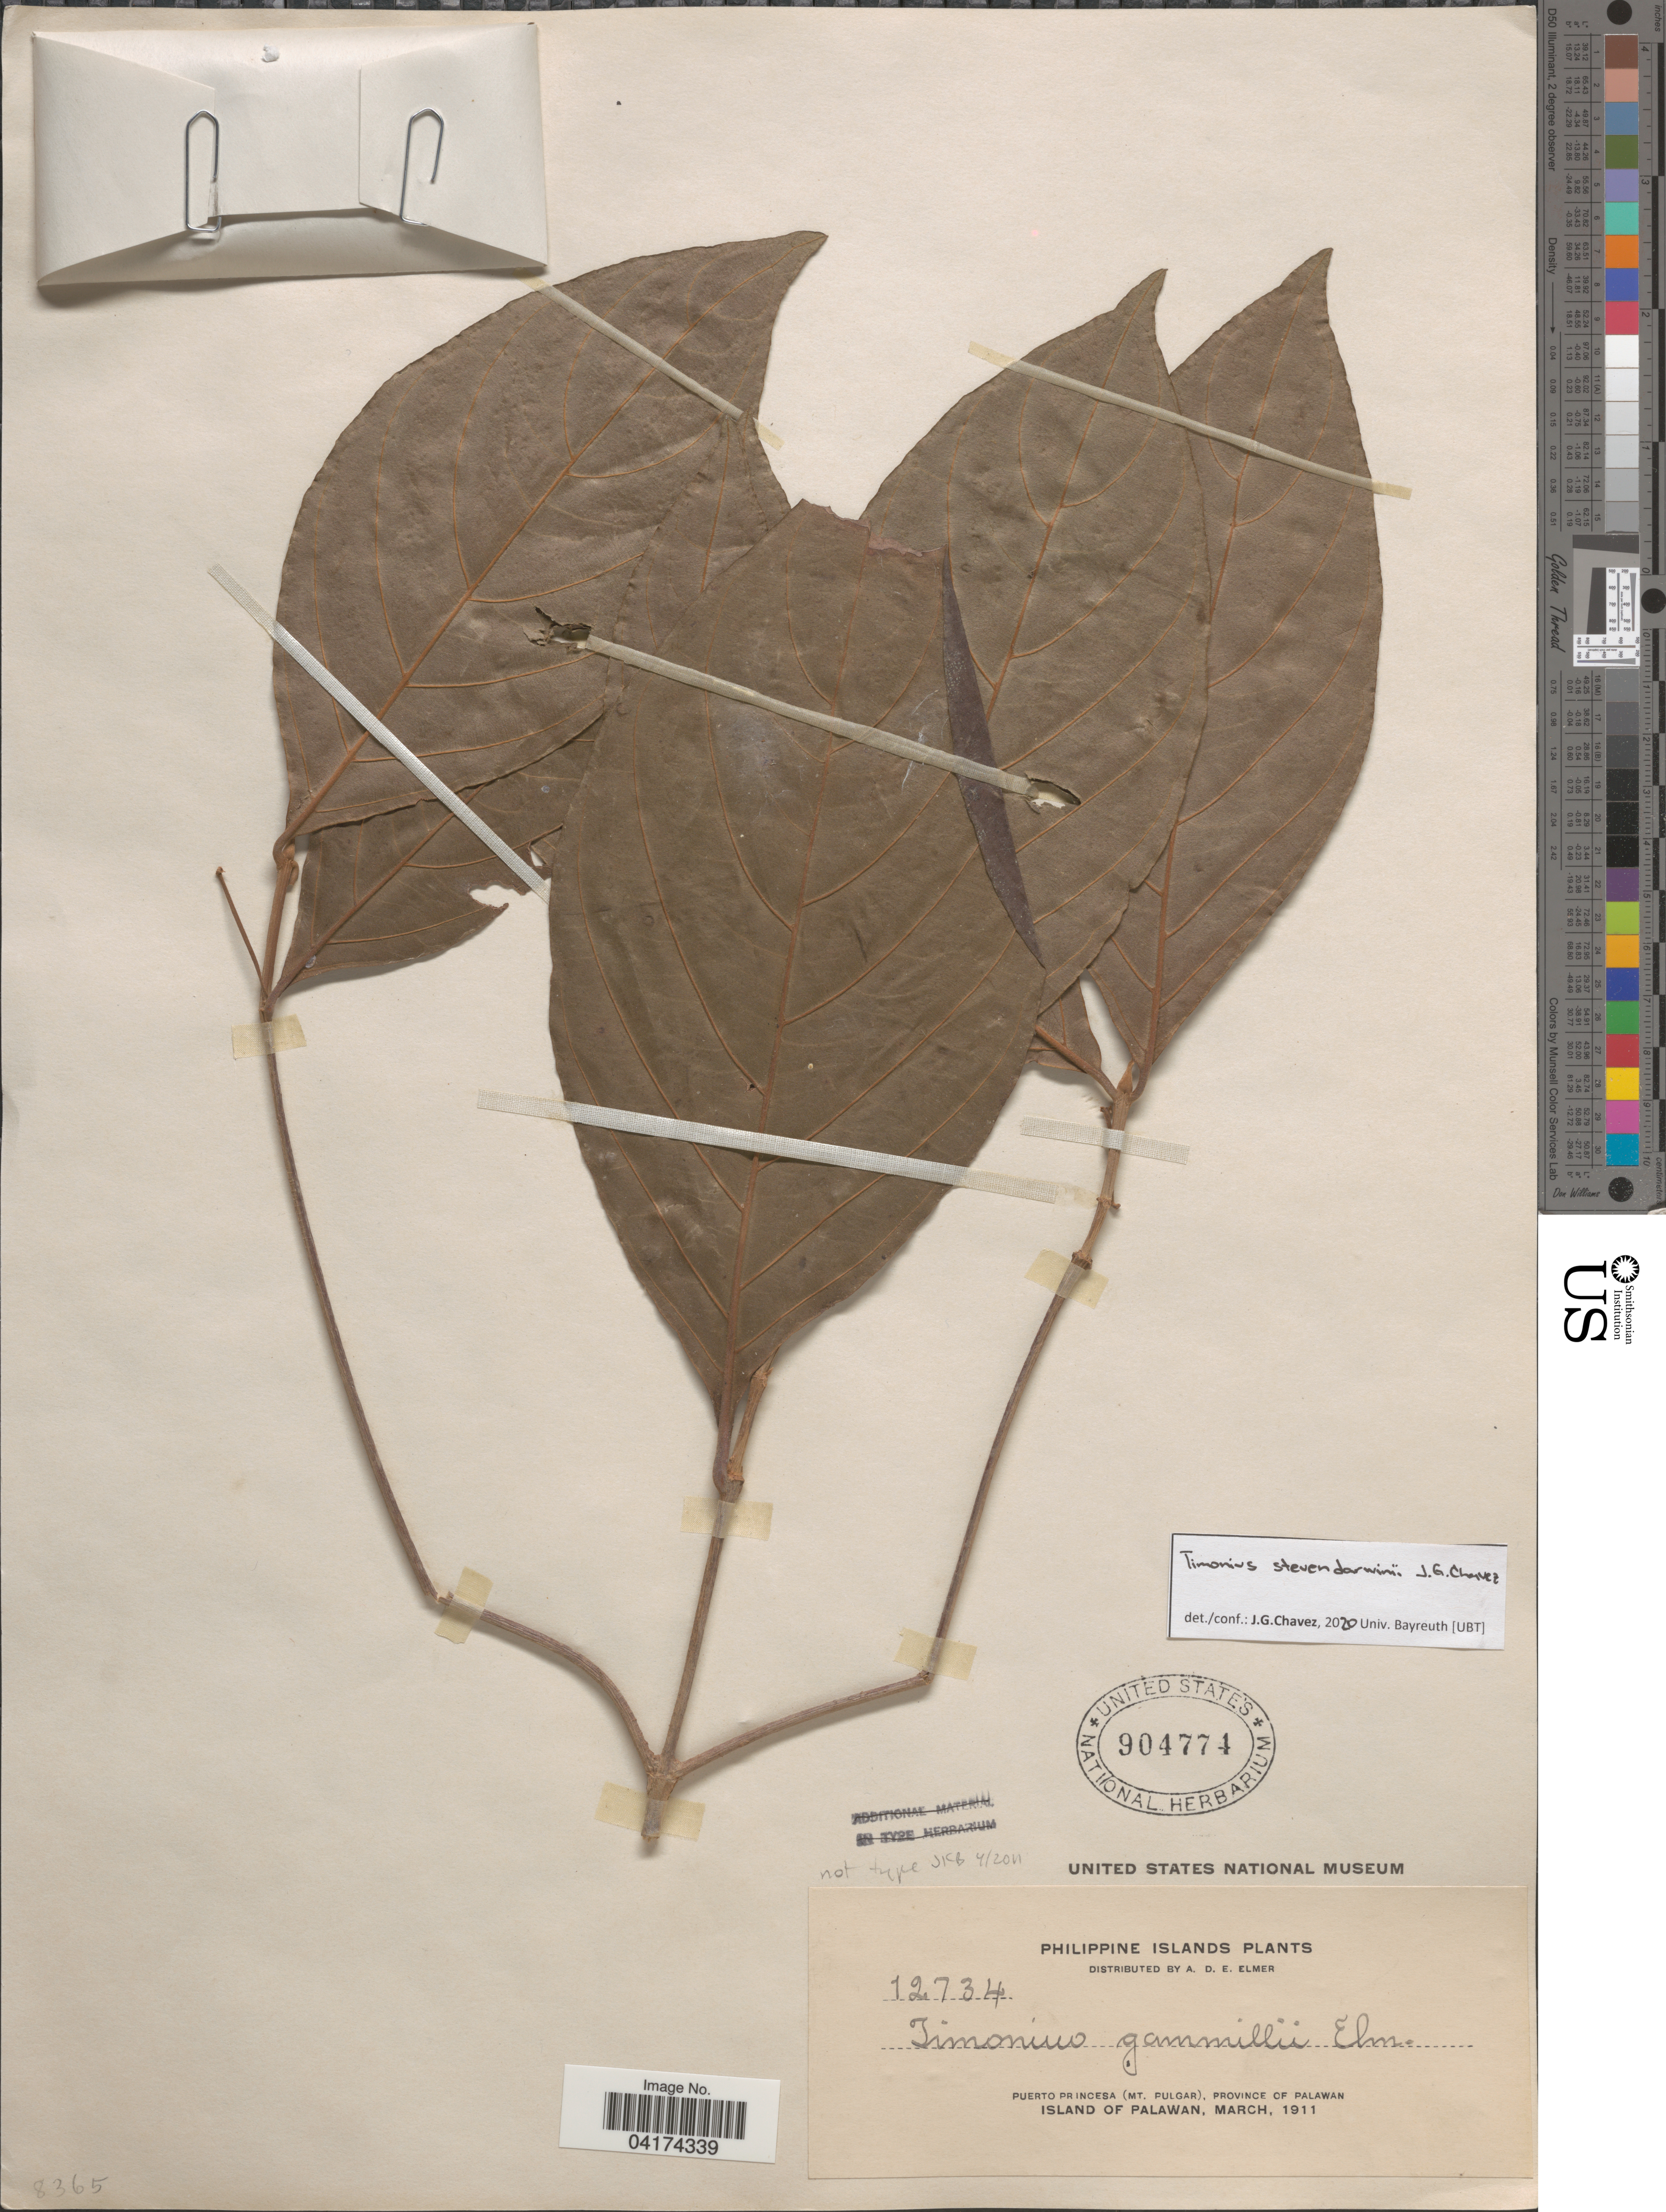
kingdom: Plantae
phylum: Tracheophyta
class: Magnoliopsida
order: Gentianales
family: Rubiaceae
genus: Timonius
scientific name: Timonius stevendarwinii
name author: J.G. Chavez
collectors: A. D. E. Elmer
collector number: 12734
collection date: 1911-03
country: Philippines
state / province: Mimaropa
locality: Puerto Princesa (Mt. Pulgar), Province of Palawan. Island of Palawan.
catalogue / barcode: US 904774